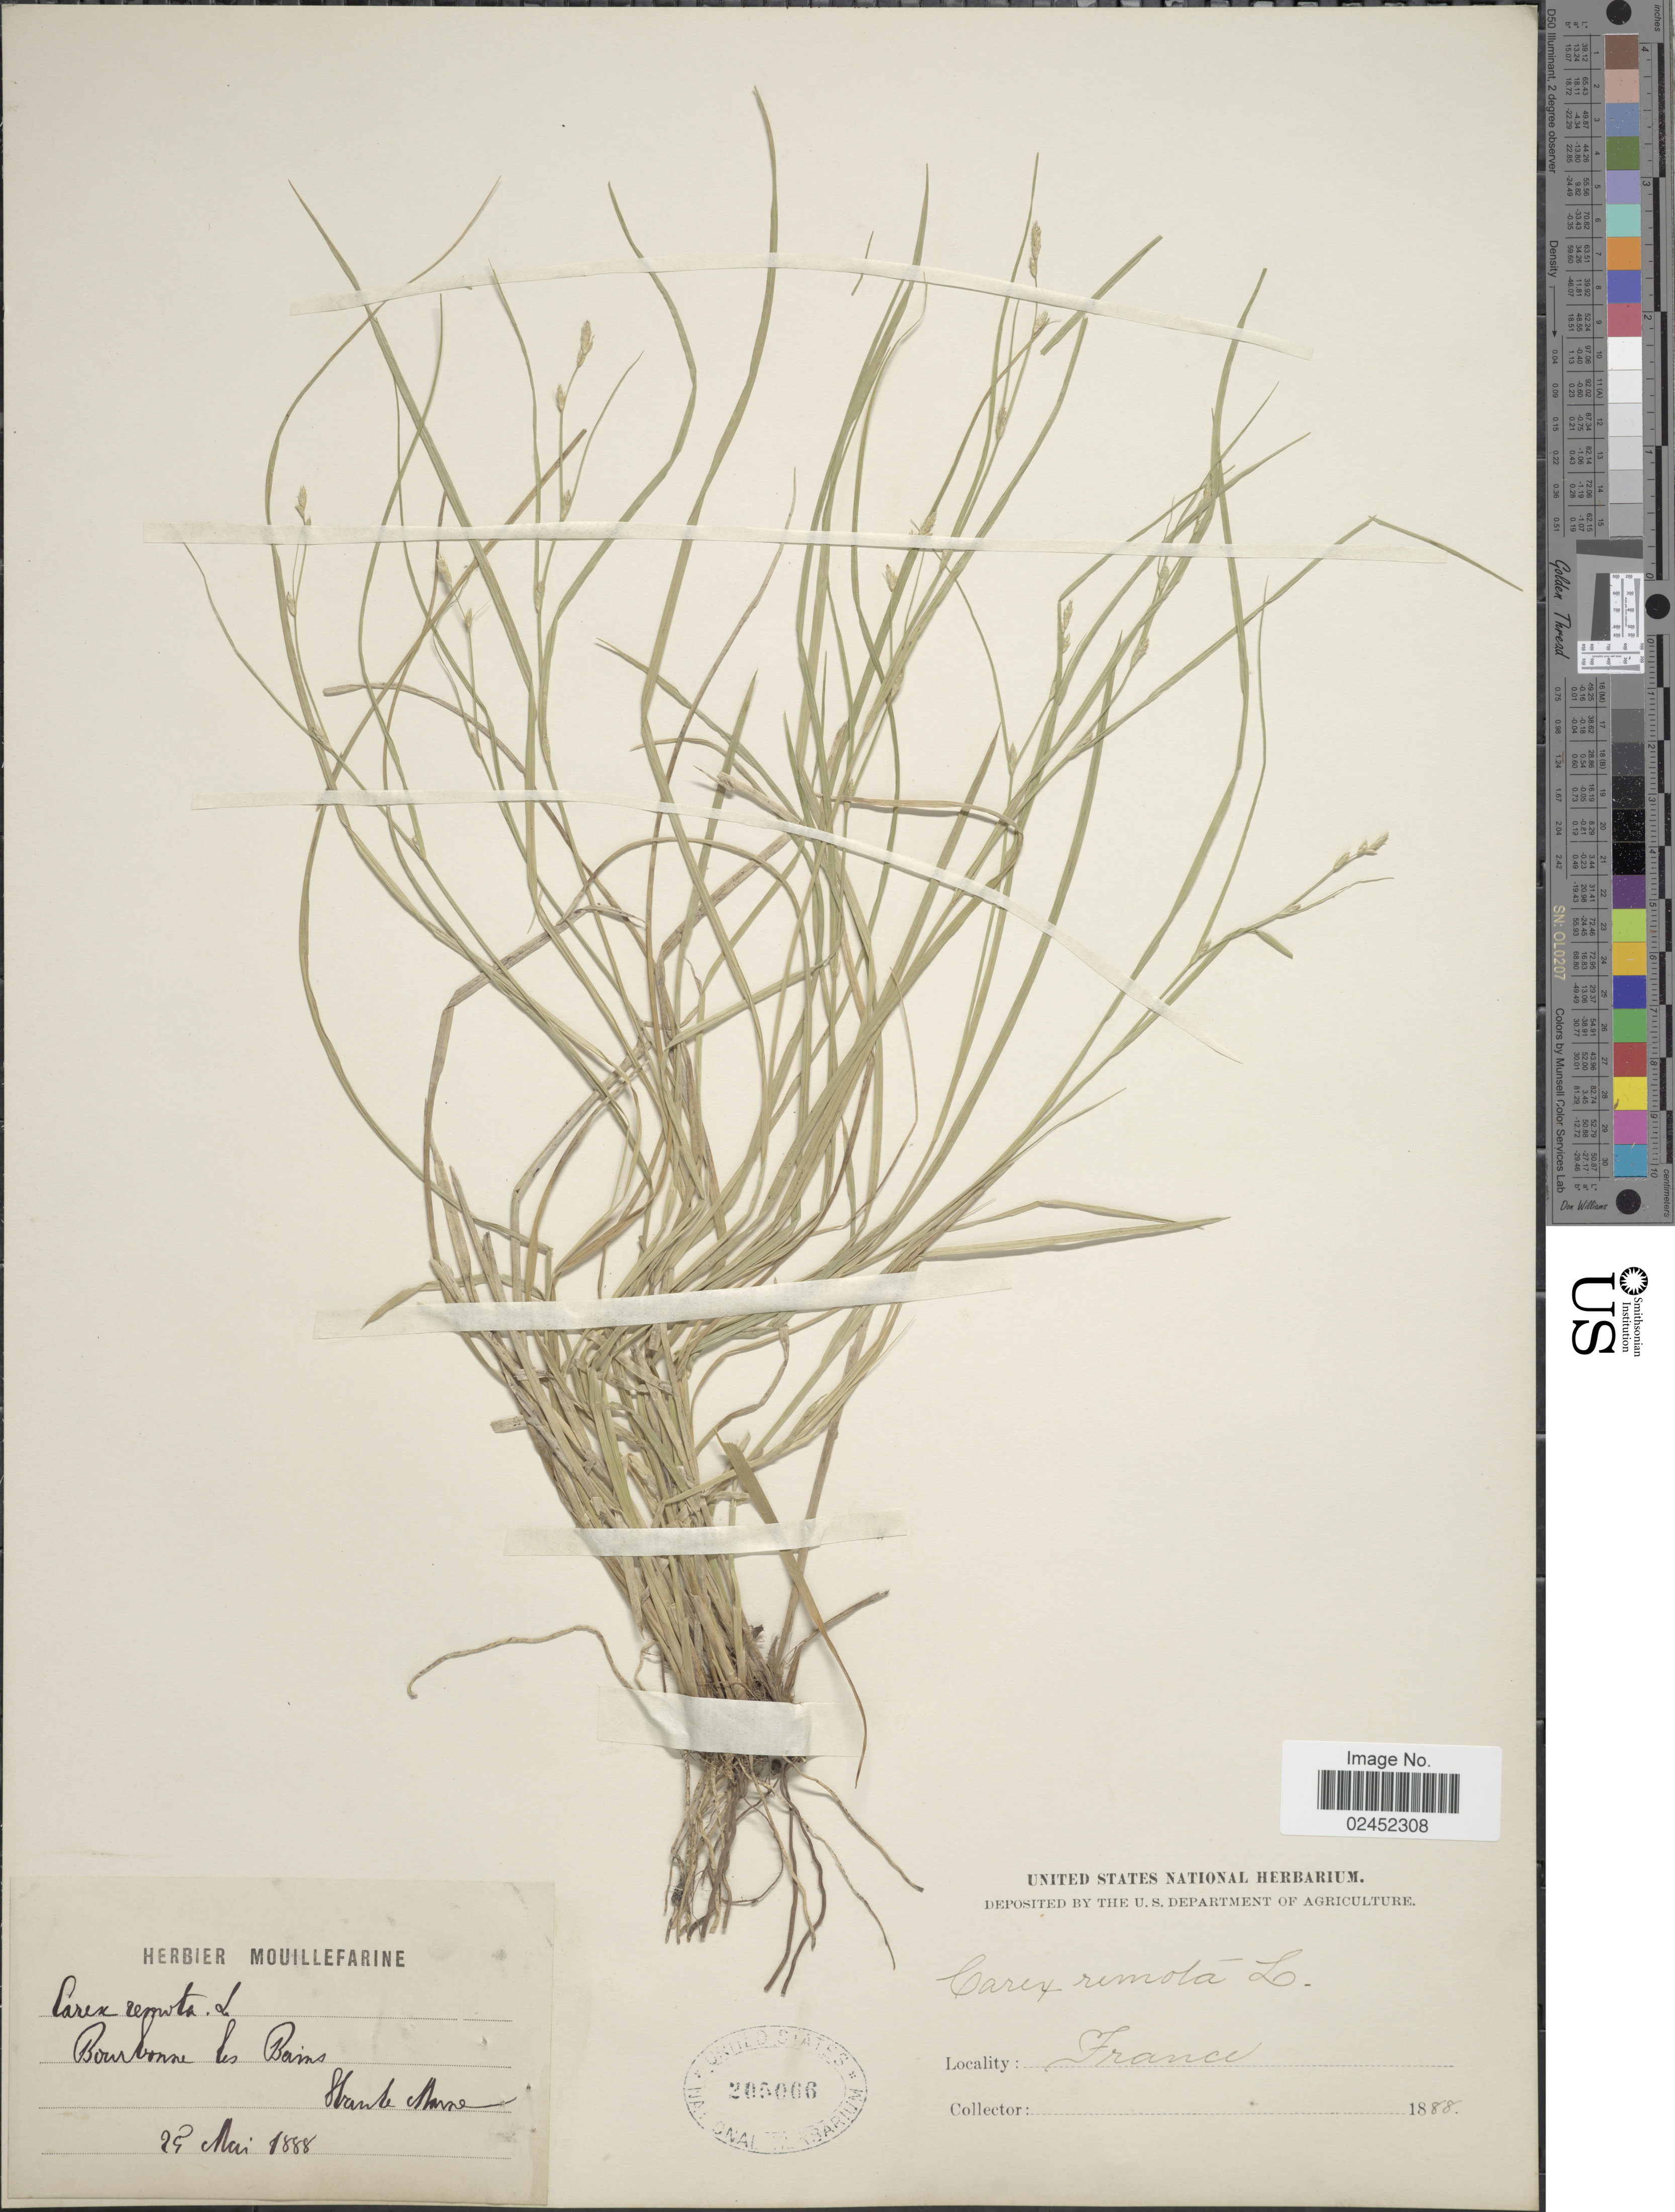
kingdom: Plantae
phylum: Tracheophyta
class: Liliopsida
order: Poales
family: Cyperaceae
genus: Carex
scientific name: Carex remota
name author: L.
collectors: ex herb. Mouillefarine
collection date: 1888-05-25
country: France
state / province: Grand Est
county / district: Haute-Marne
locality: Bourbonne les Bains, Haute Marne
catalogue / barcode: US 205066